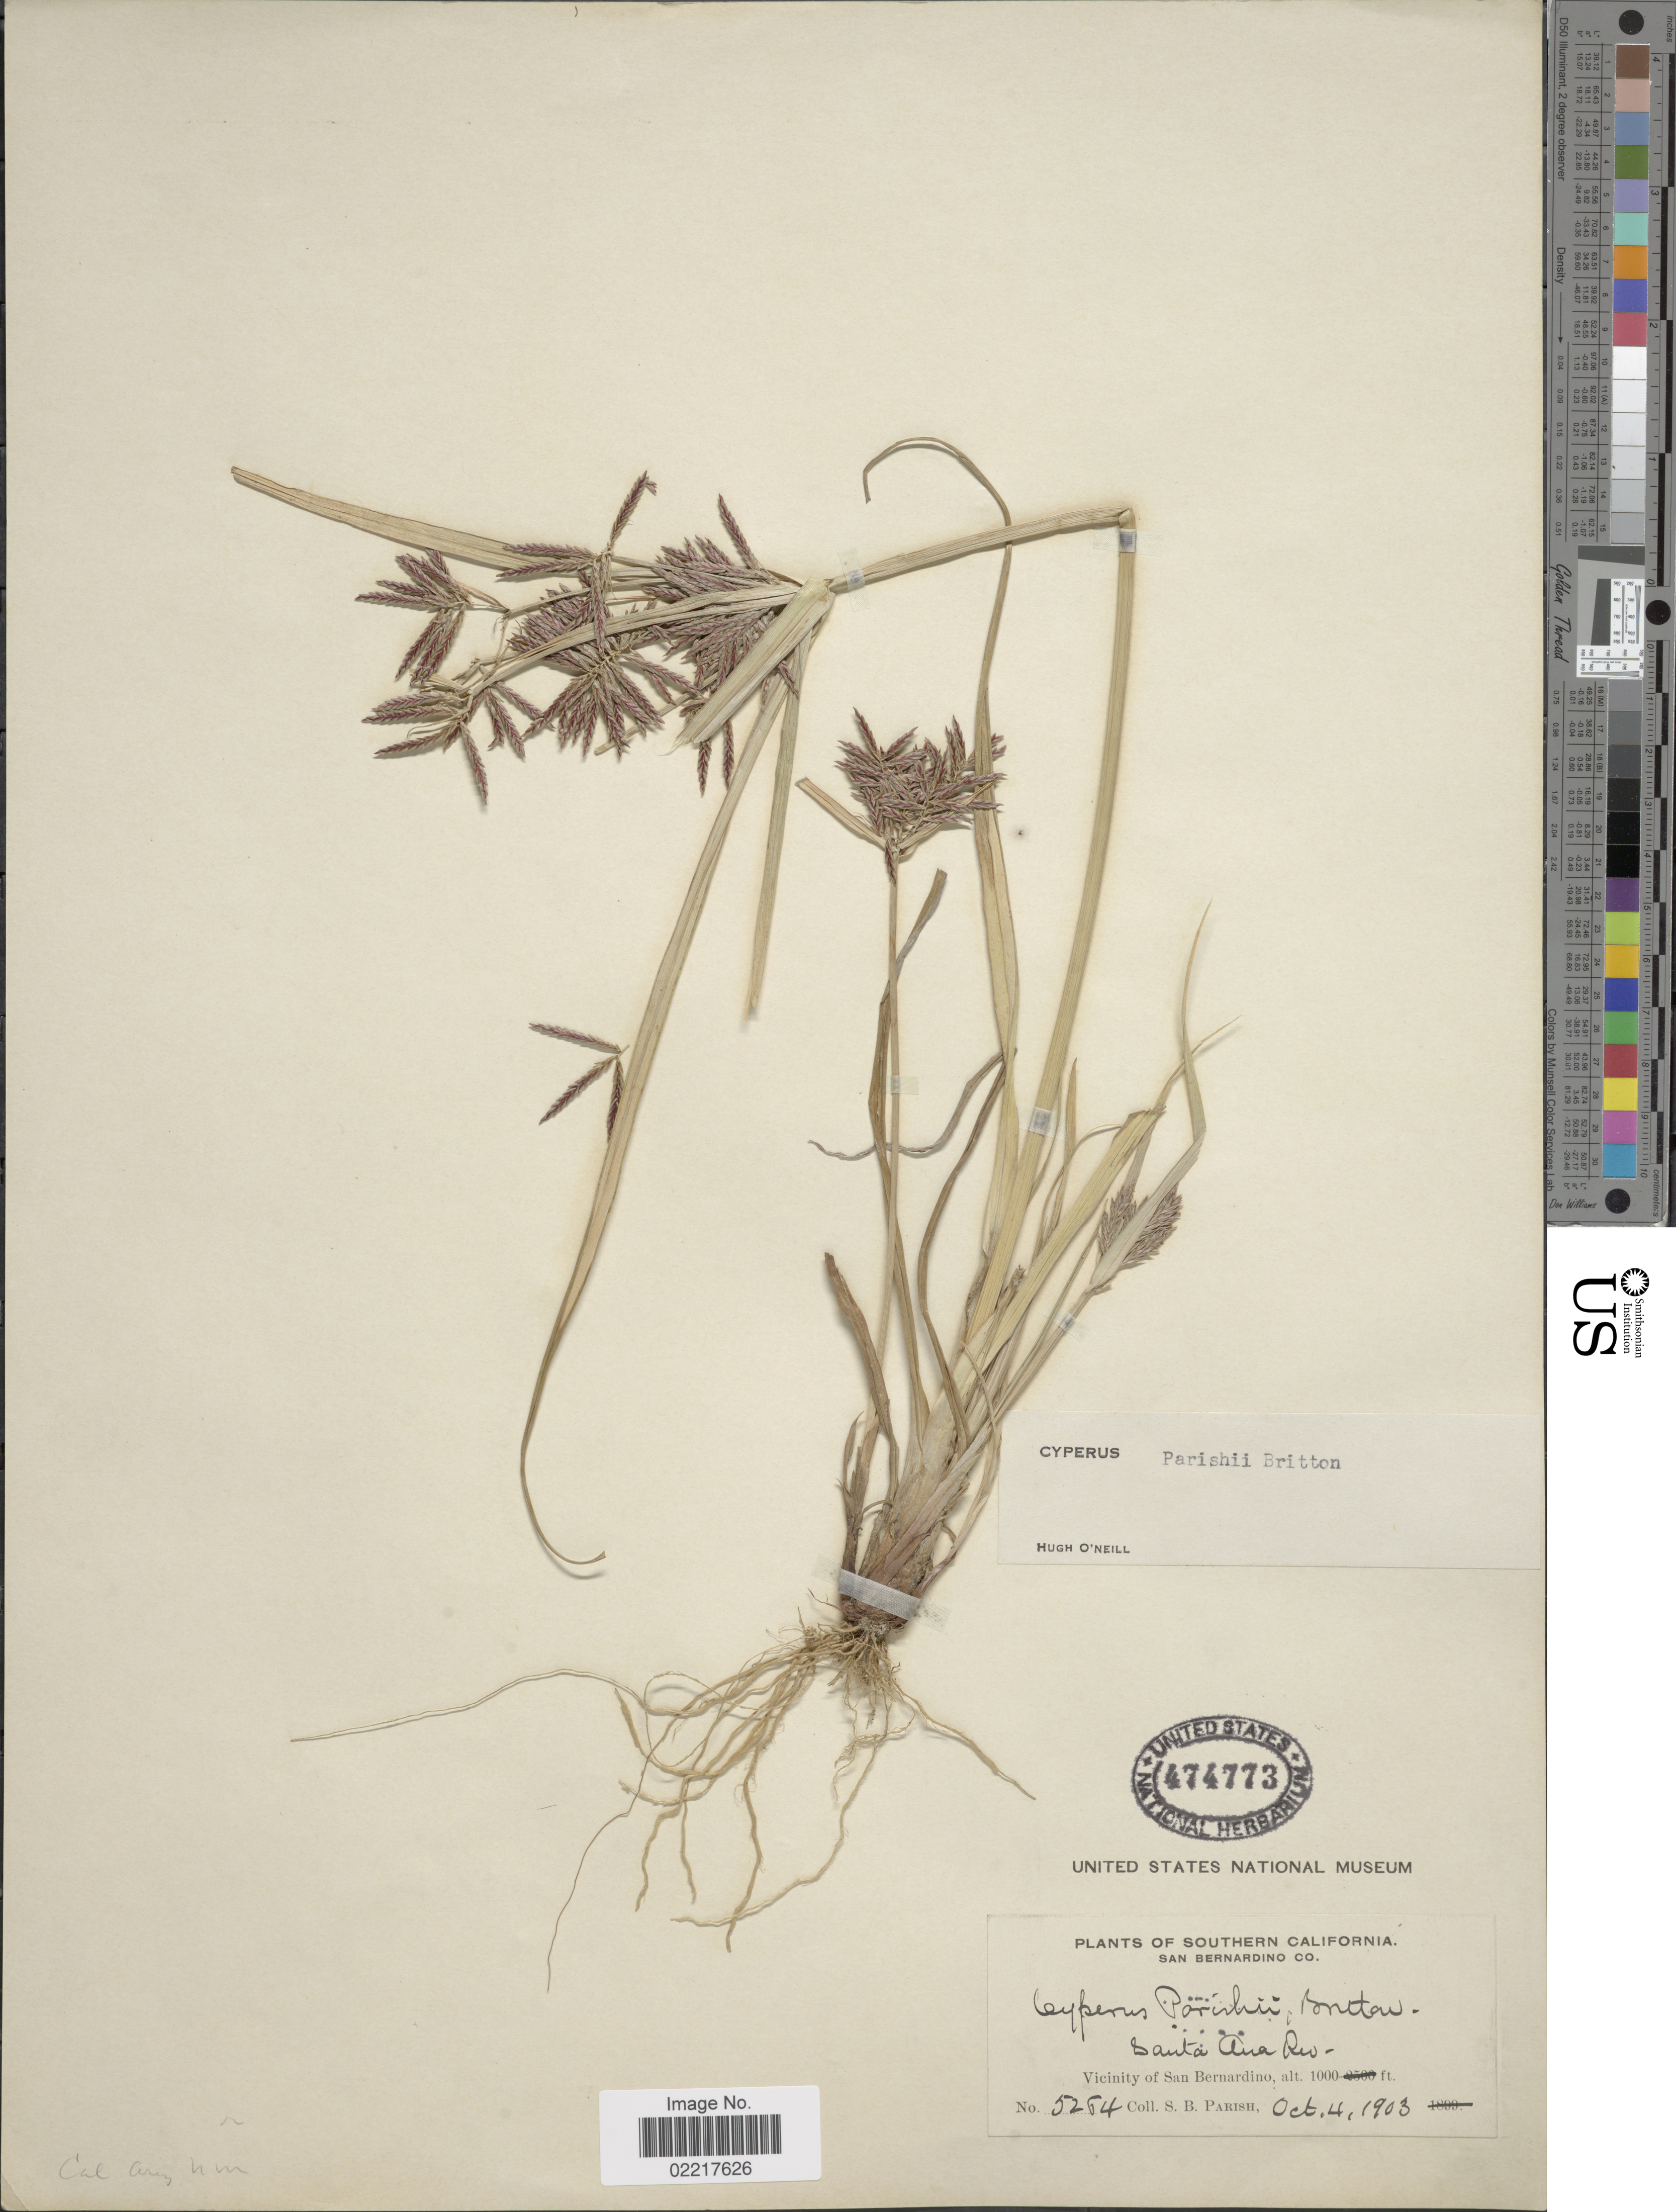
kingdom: Plantae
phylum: Tracheophyta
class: Liliopsida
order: Poales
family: Cyperaceae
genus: Cyperus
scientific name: Cyperus parishii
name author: Britton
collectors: S. B. Parish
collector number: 5264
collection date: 1903-10-04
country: United States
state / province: California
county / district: San Bernardino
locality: Southern California, San Bernardino Co. Santa Ana Riv. Vicinity of San Bernardino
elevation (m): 305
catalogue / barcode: US 474773